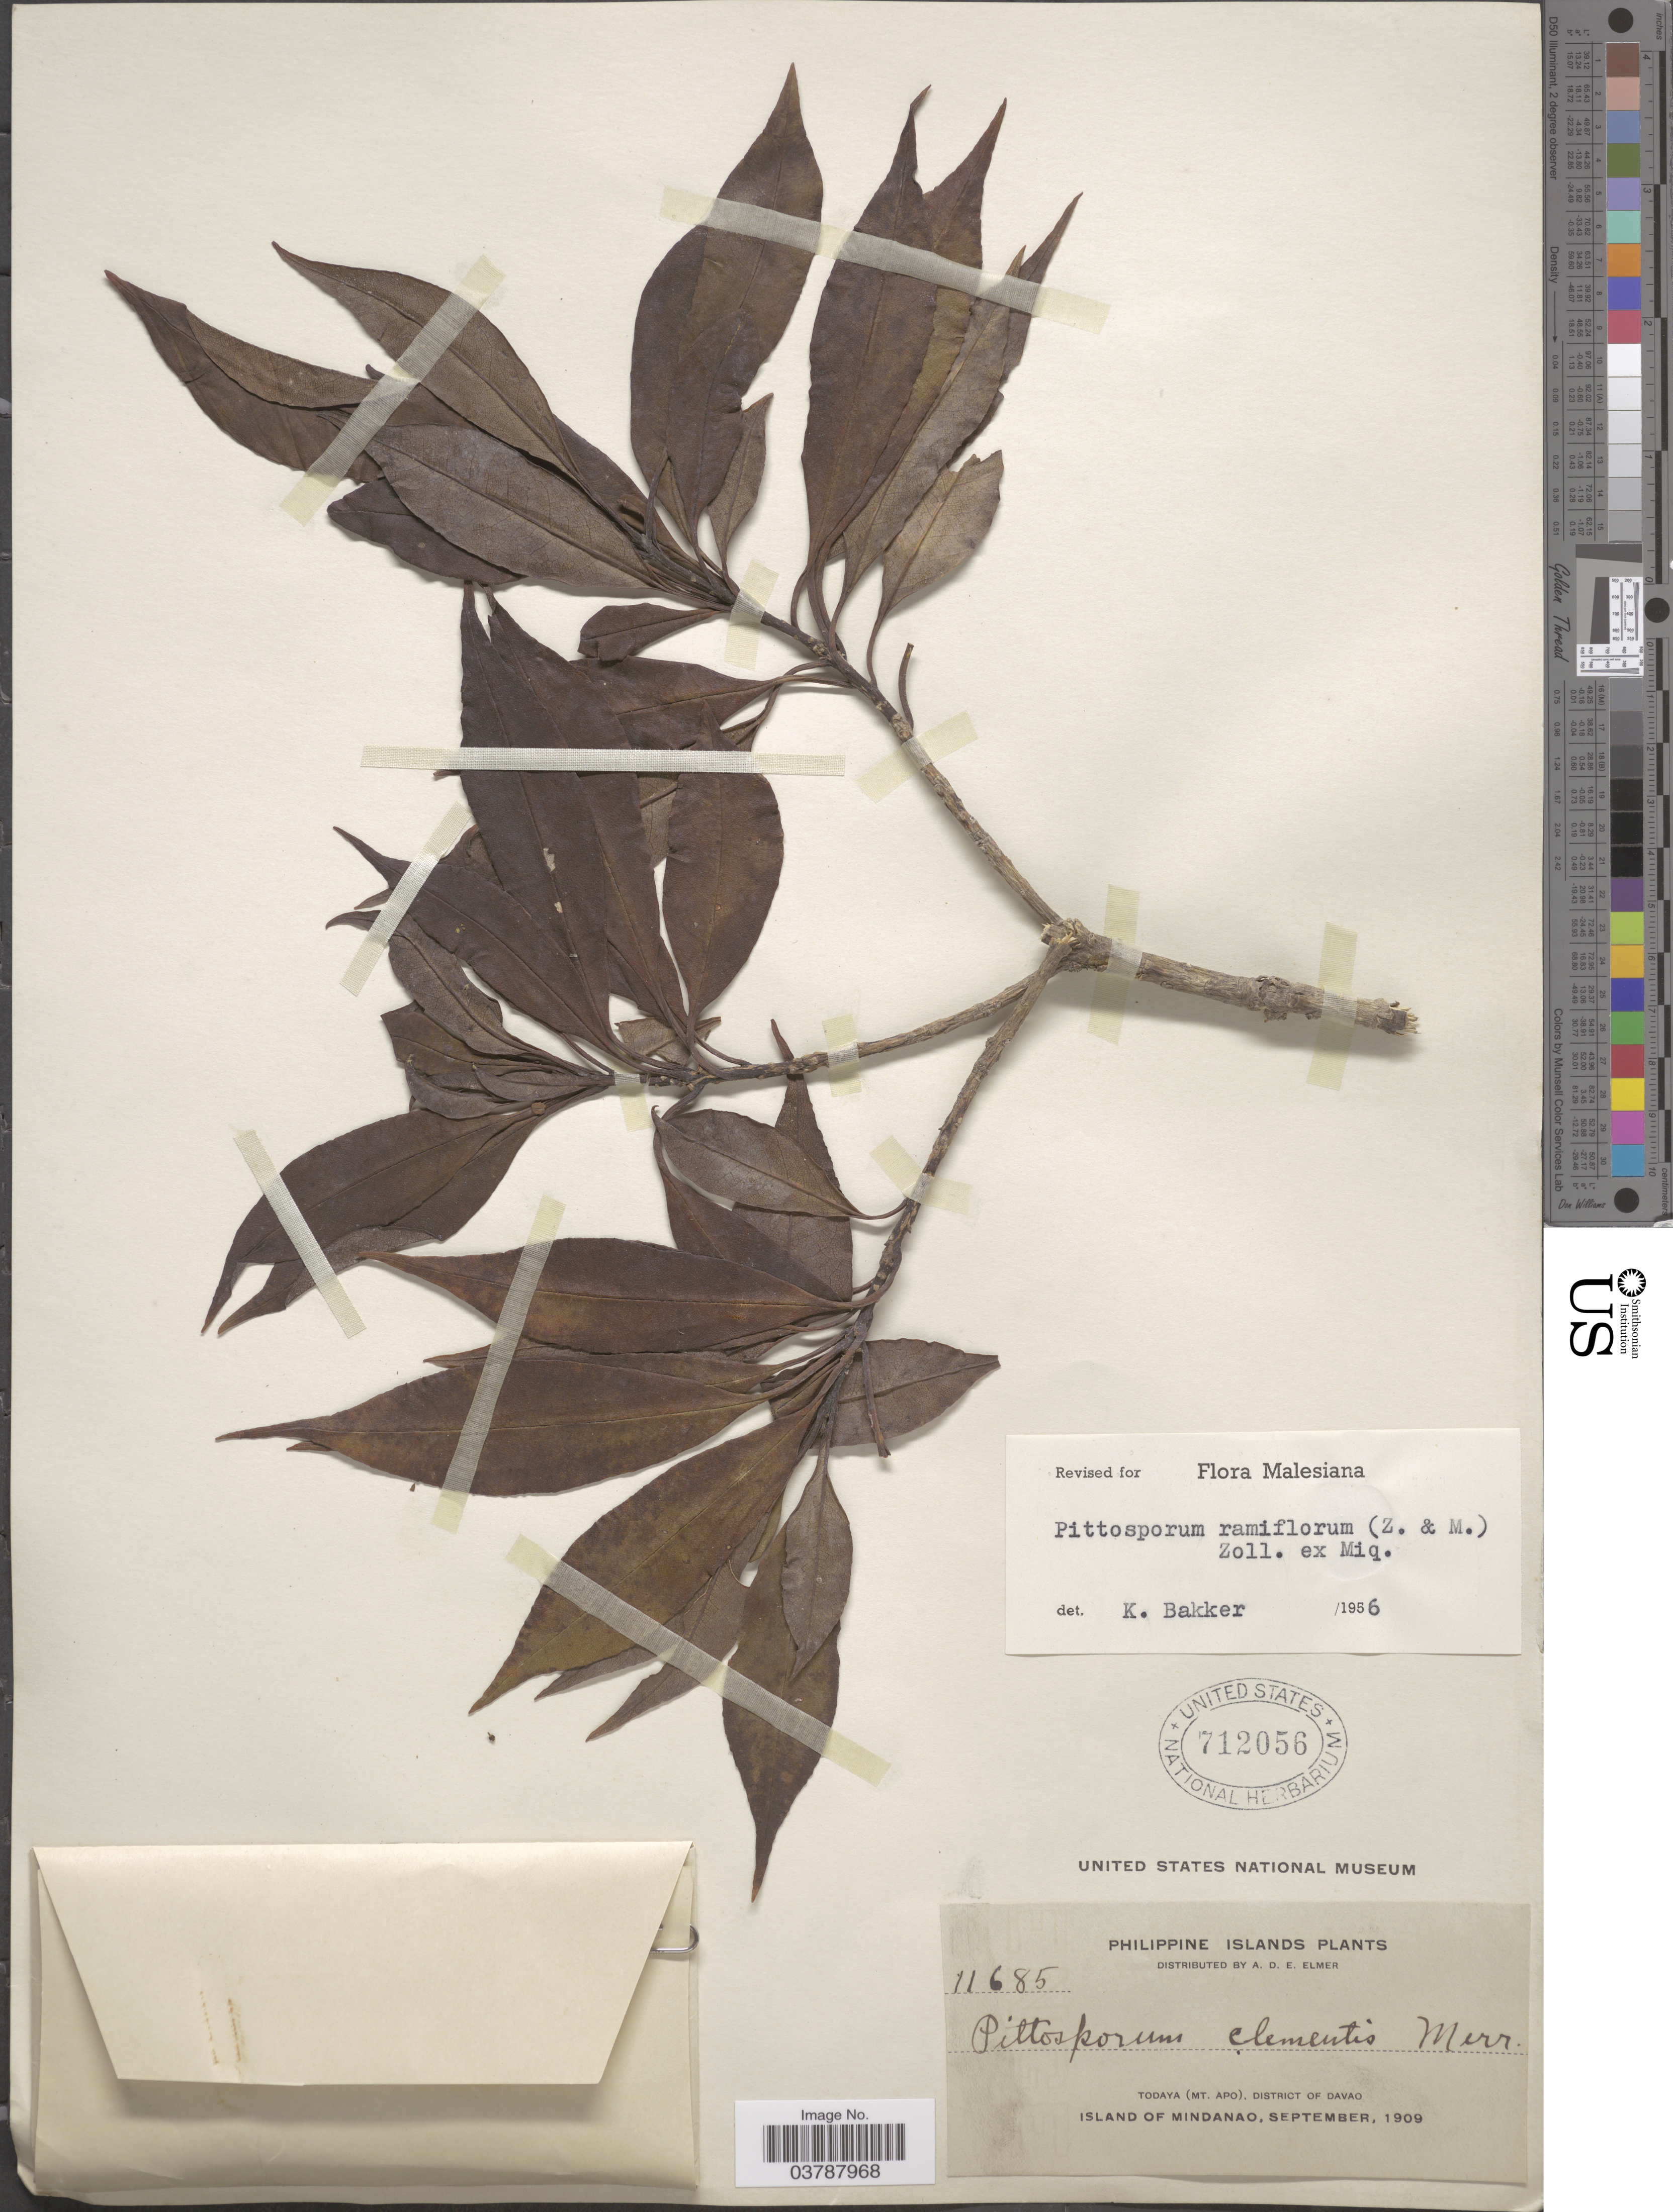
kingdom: Plantae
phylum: Tracheophyta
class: Magnoliopsida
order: Apiales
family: Pittosporaceae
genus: Pittosporum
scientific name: Pittosporum ramiflorum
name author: (Zoll. & Mor.) Zoll.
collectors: A. D. E. Elmer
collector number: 11685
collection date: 1909-09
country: Philippines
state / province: Davao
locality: Todaya (Mt. Apo), District of Davao. Island of Mindanao.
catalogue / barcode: US 712056